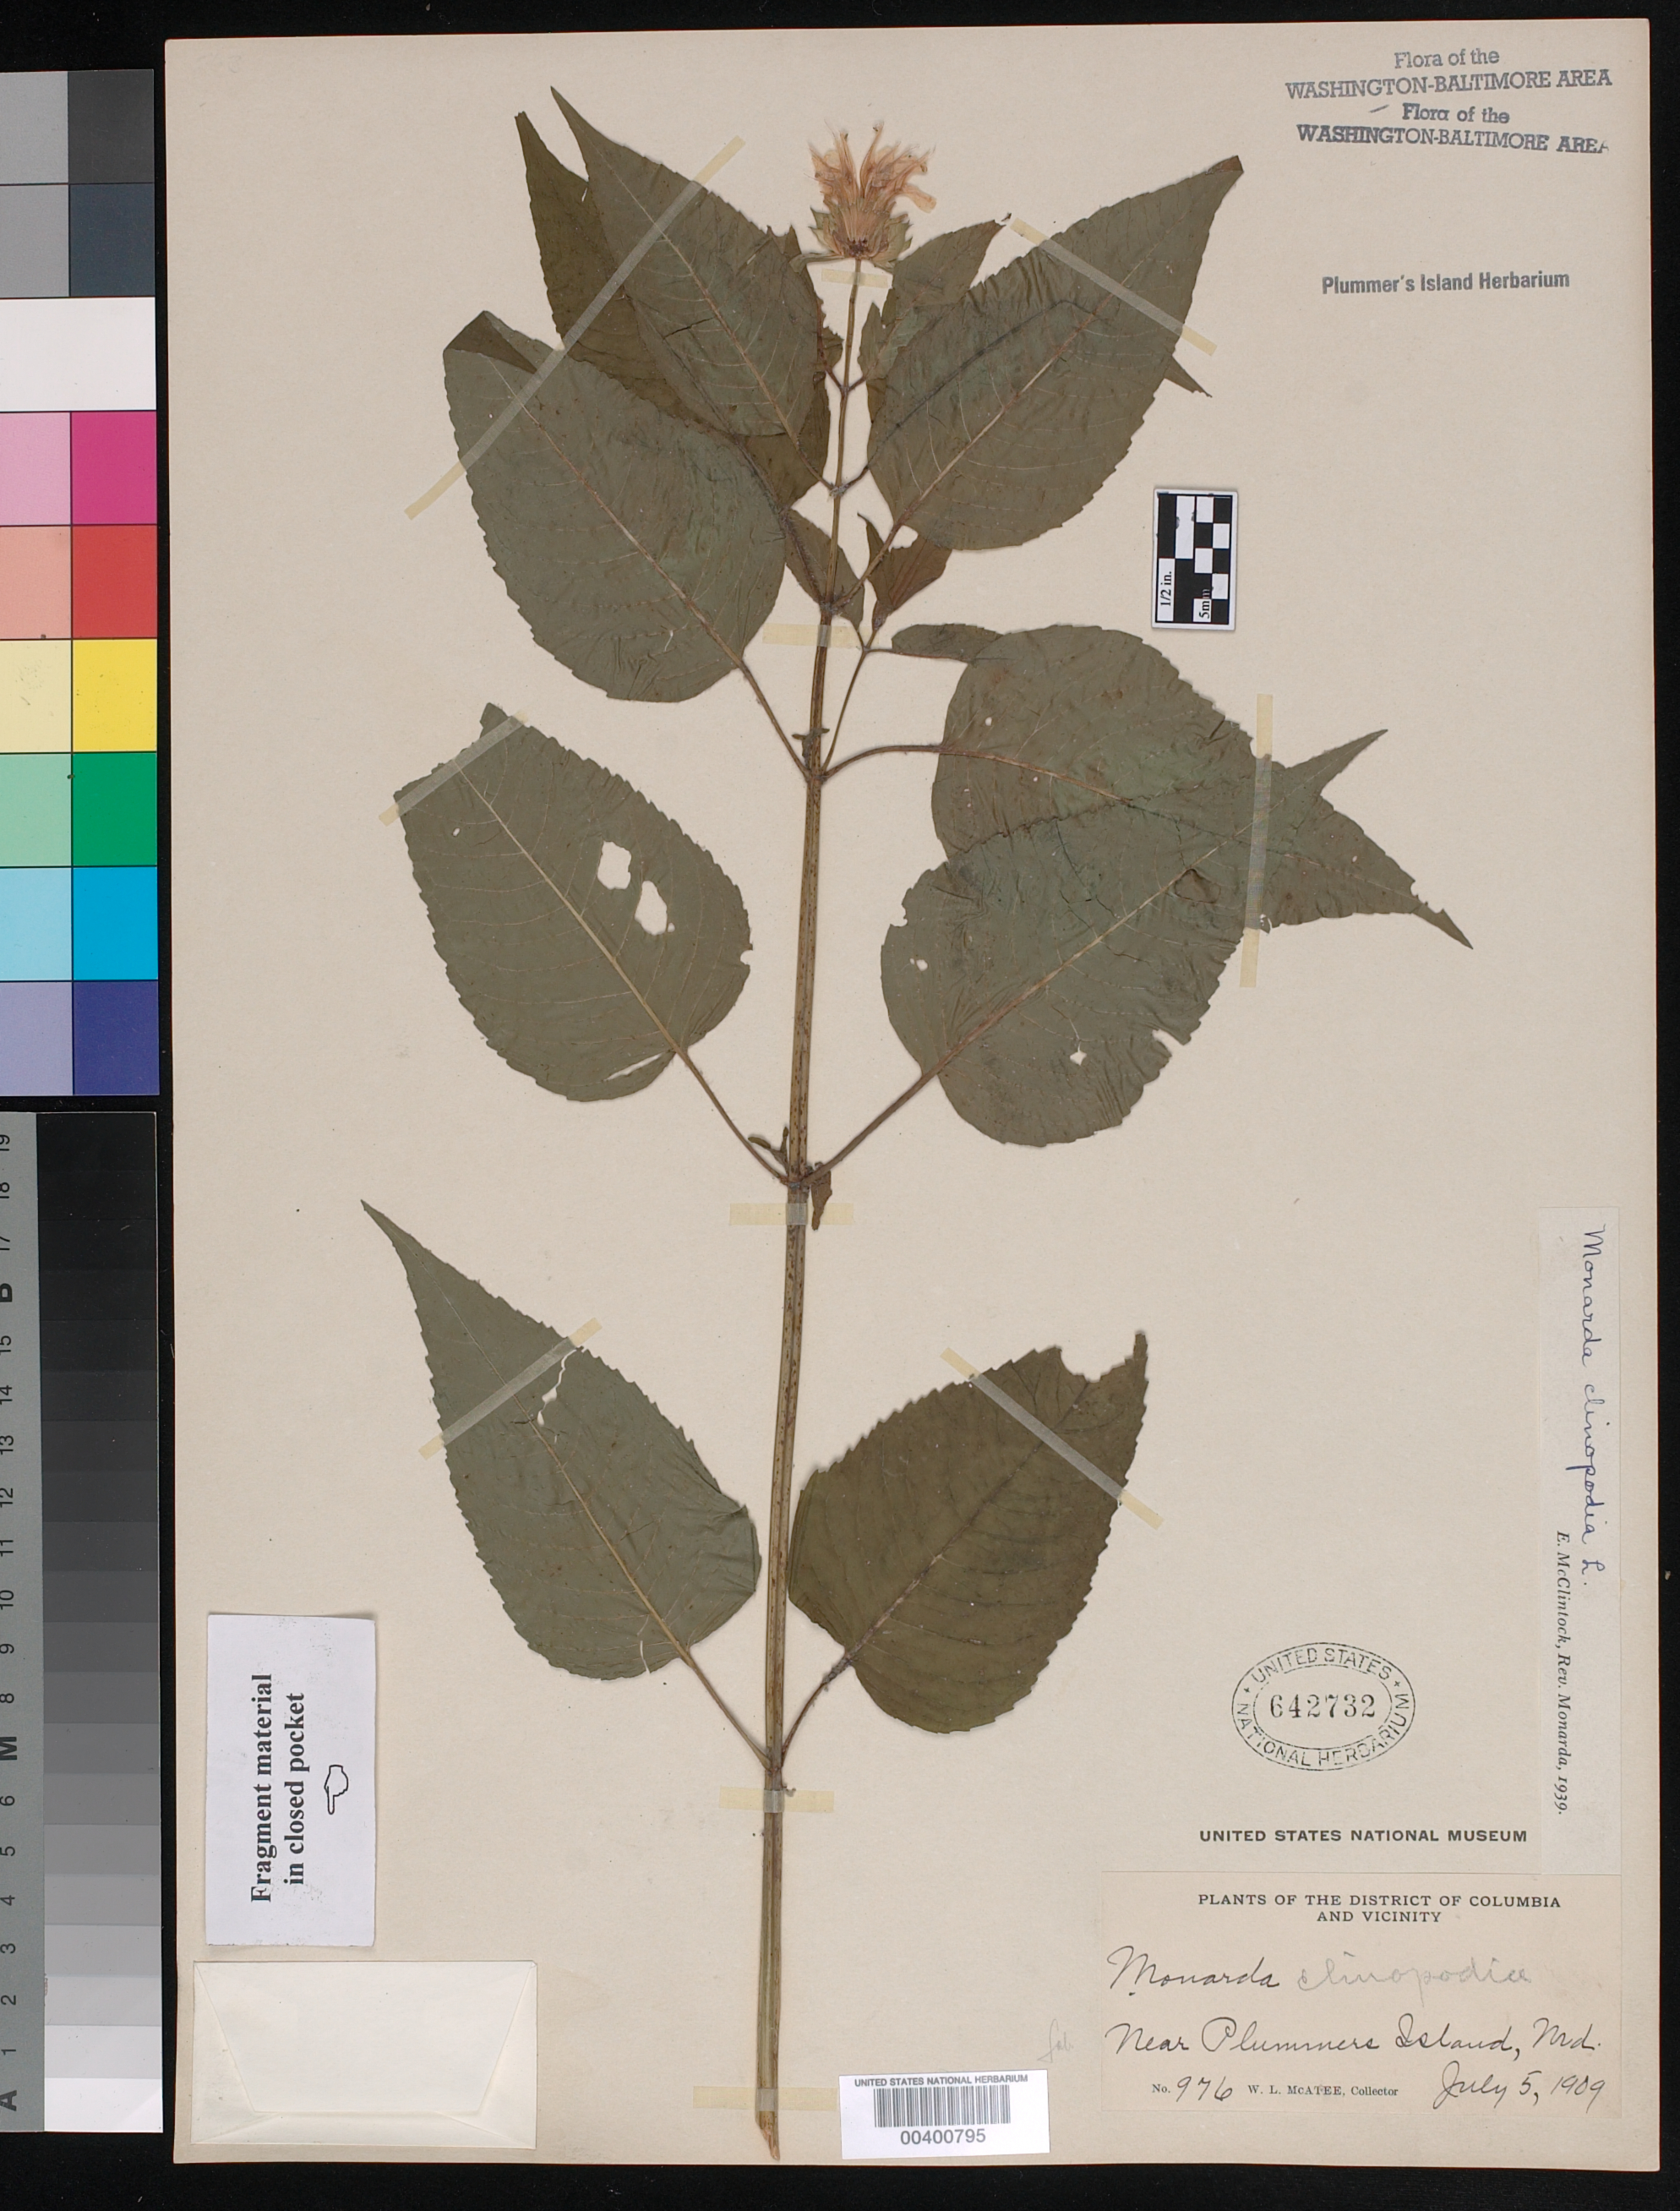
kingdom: Plantae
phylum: Tracheophyta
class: Magnoliopsida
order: Lamiales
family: Lamiaceae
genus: Monarda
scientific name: Monarda clinopodia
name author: L.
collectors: W. McAtee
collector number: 976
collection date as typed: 05 Jul 1909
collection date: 1909-07-05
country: United States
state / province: Maryland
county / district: Montgomery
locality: Near Plummers Island Plummers Island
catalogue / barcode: US 642732